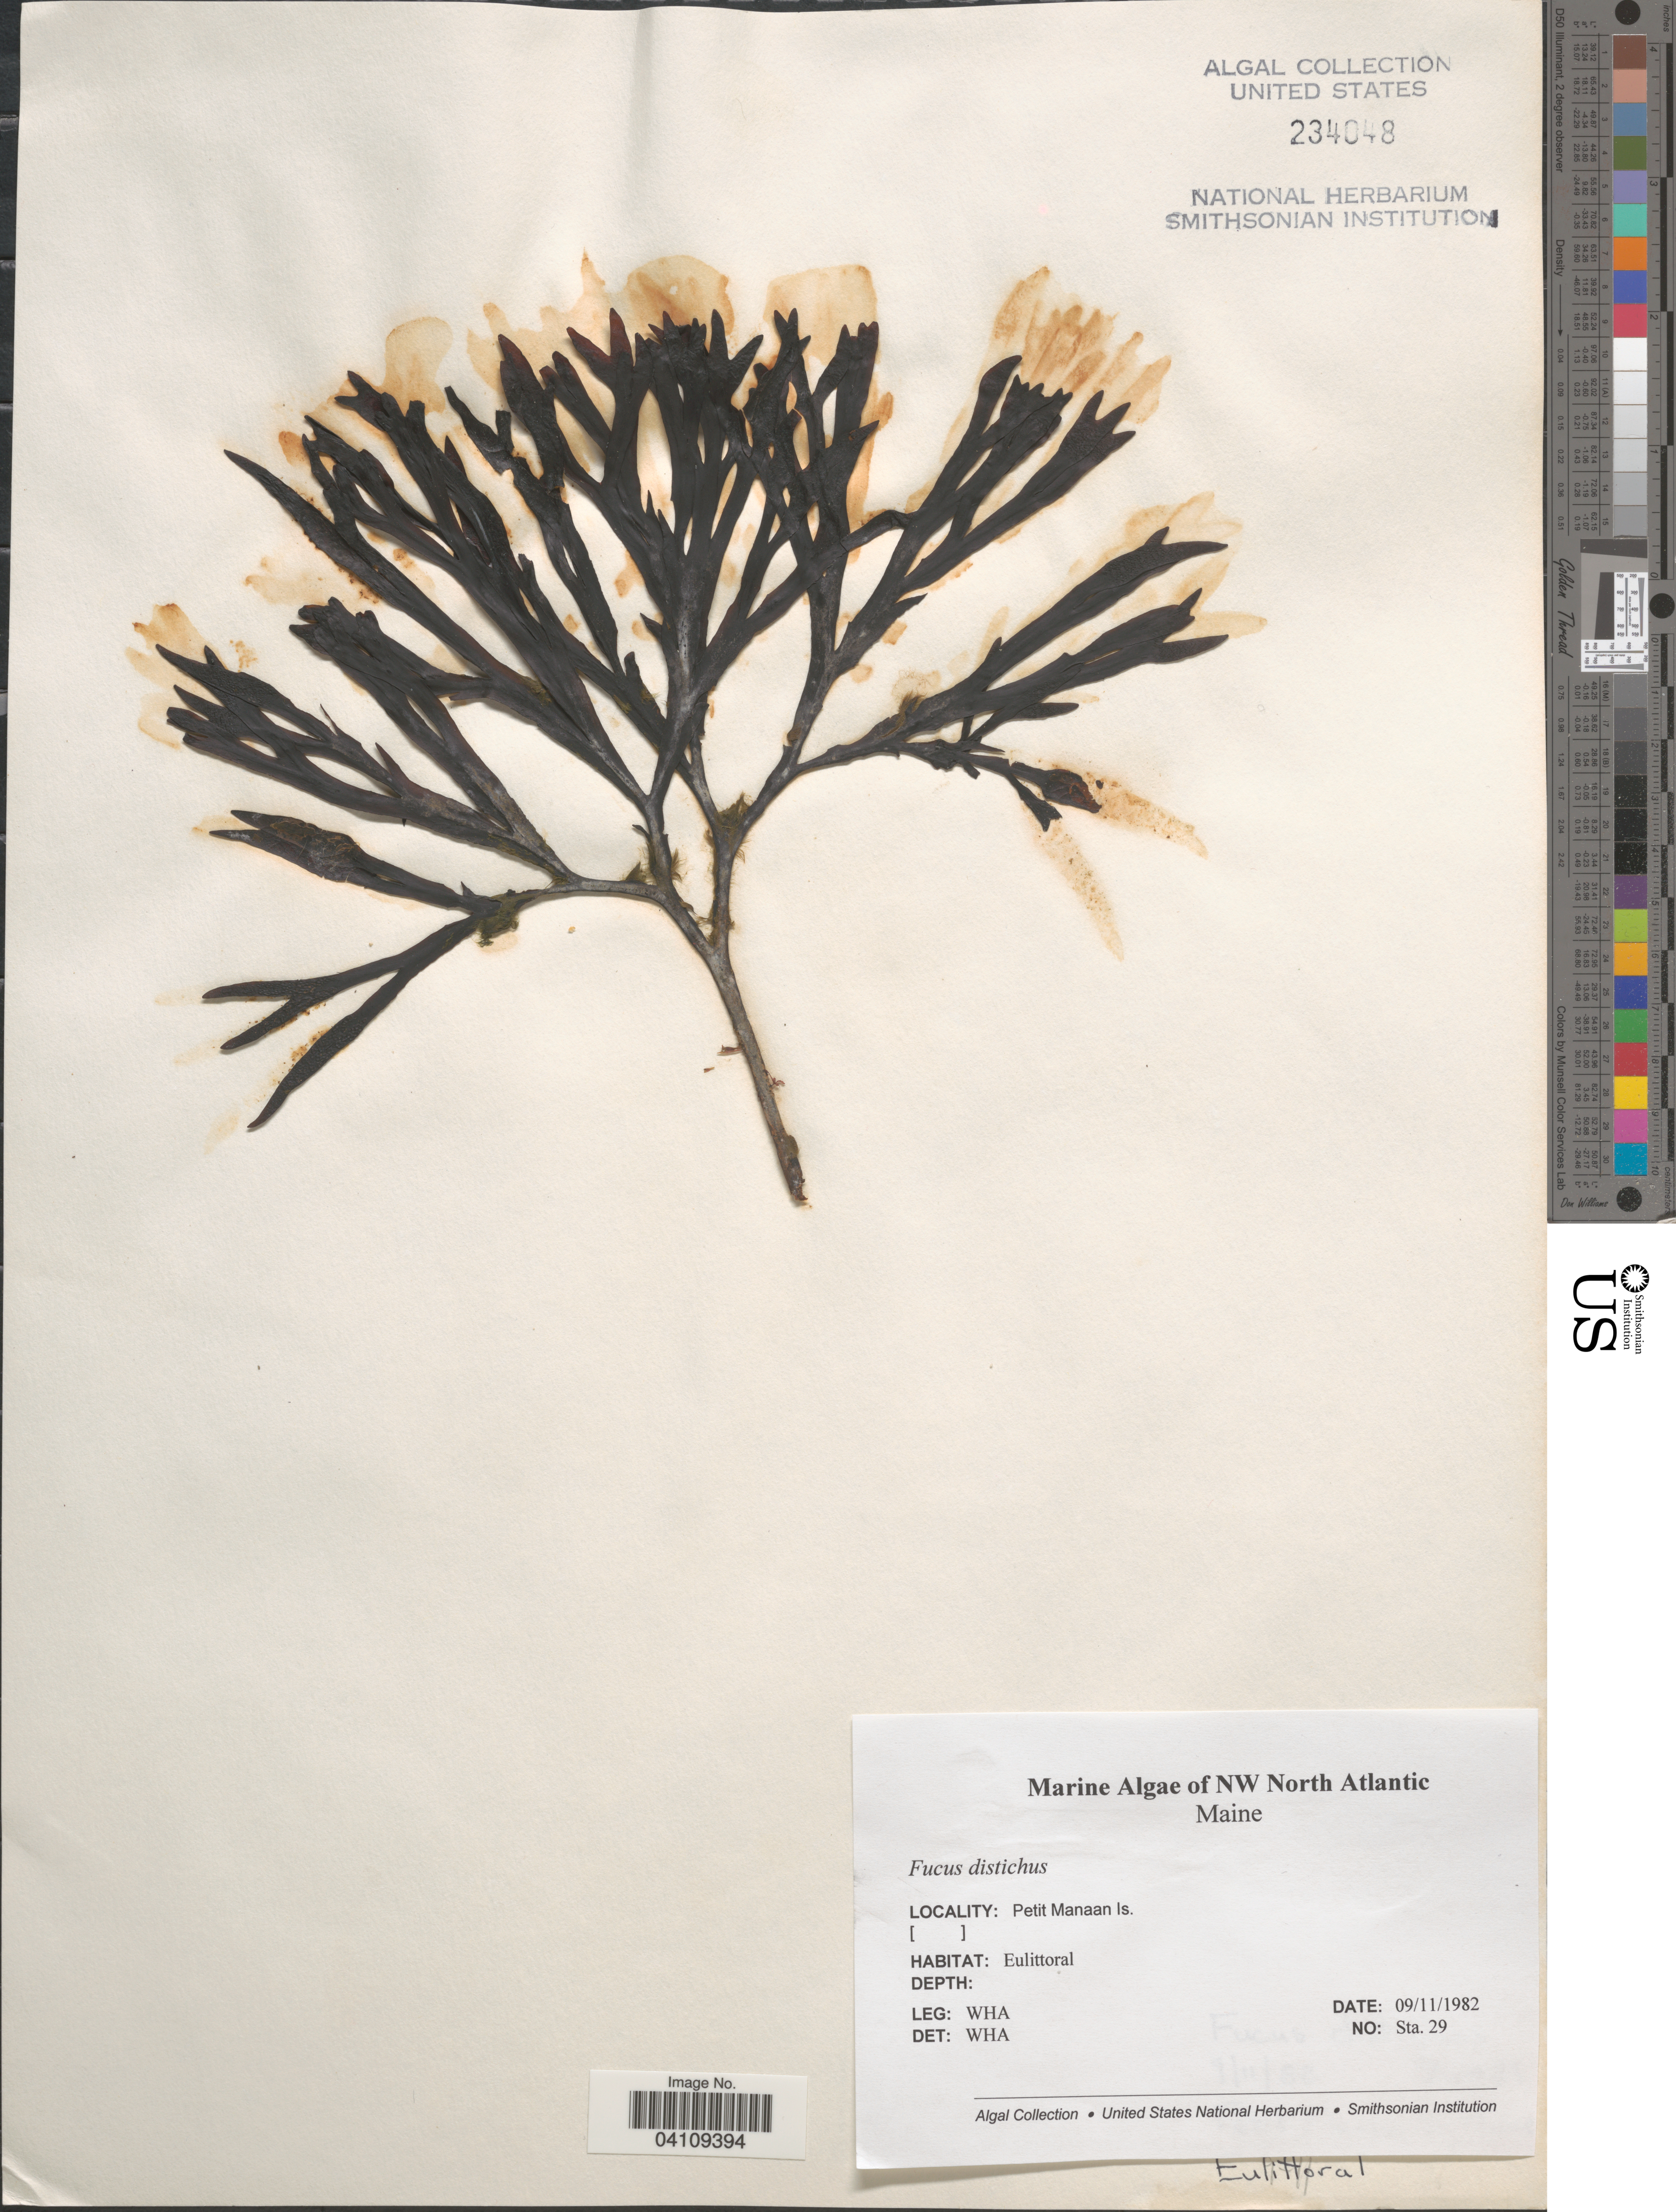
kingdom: Chromista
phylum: Ochrophyta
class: Phaeophyceae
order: Fucales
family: Fucaceae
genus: Fucus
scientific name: Fucus distichus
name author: L.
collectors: W. H. Adey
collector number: Sta. 29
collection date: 1982-09-11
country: United States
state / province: Maine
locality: NW North Atlantic. Petit Manaan Is.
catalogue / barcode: US 234048